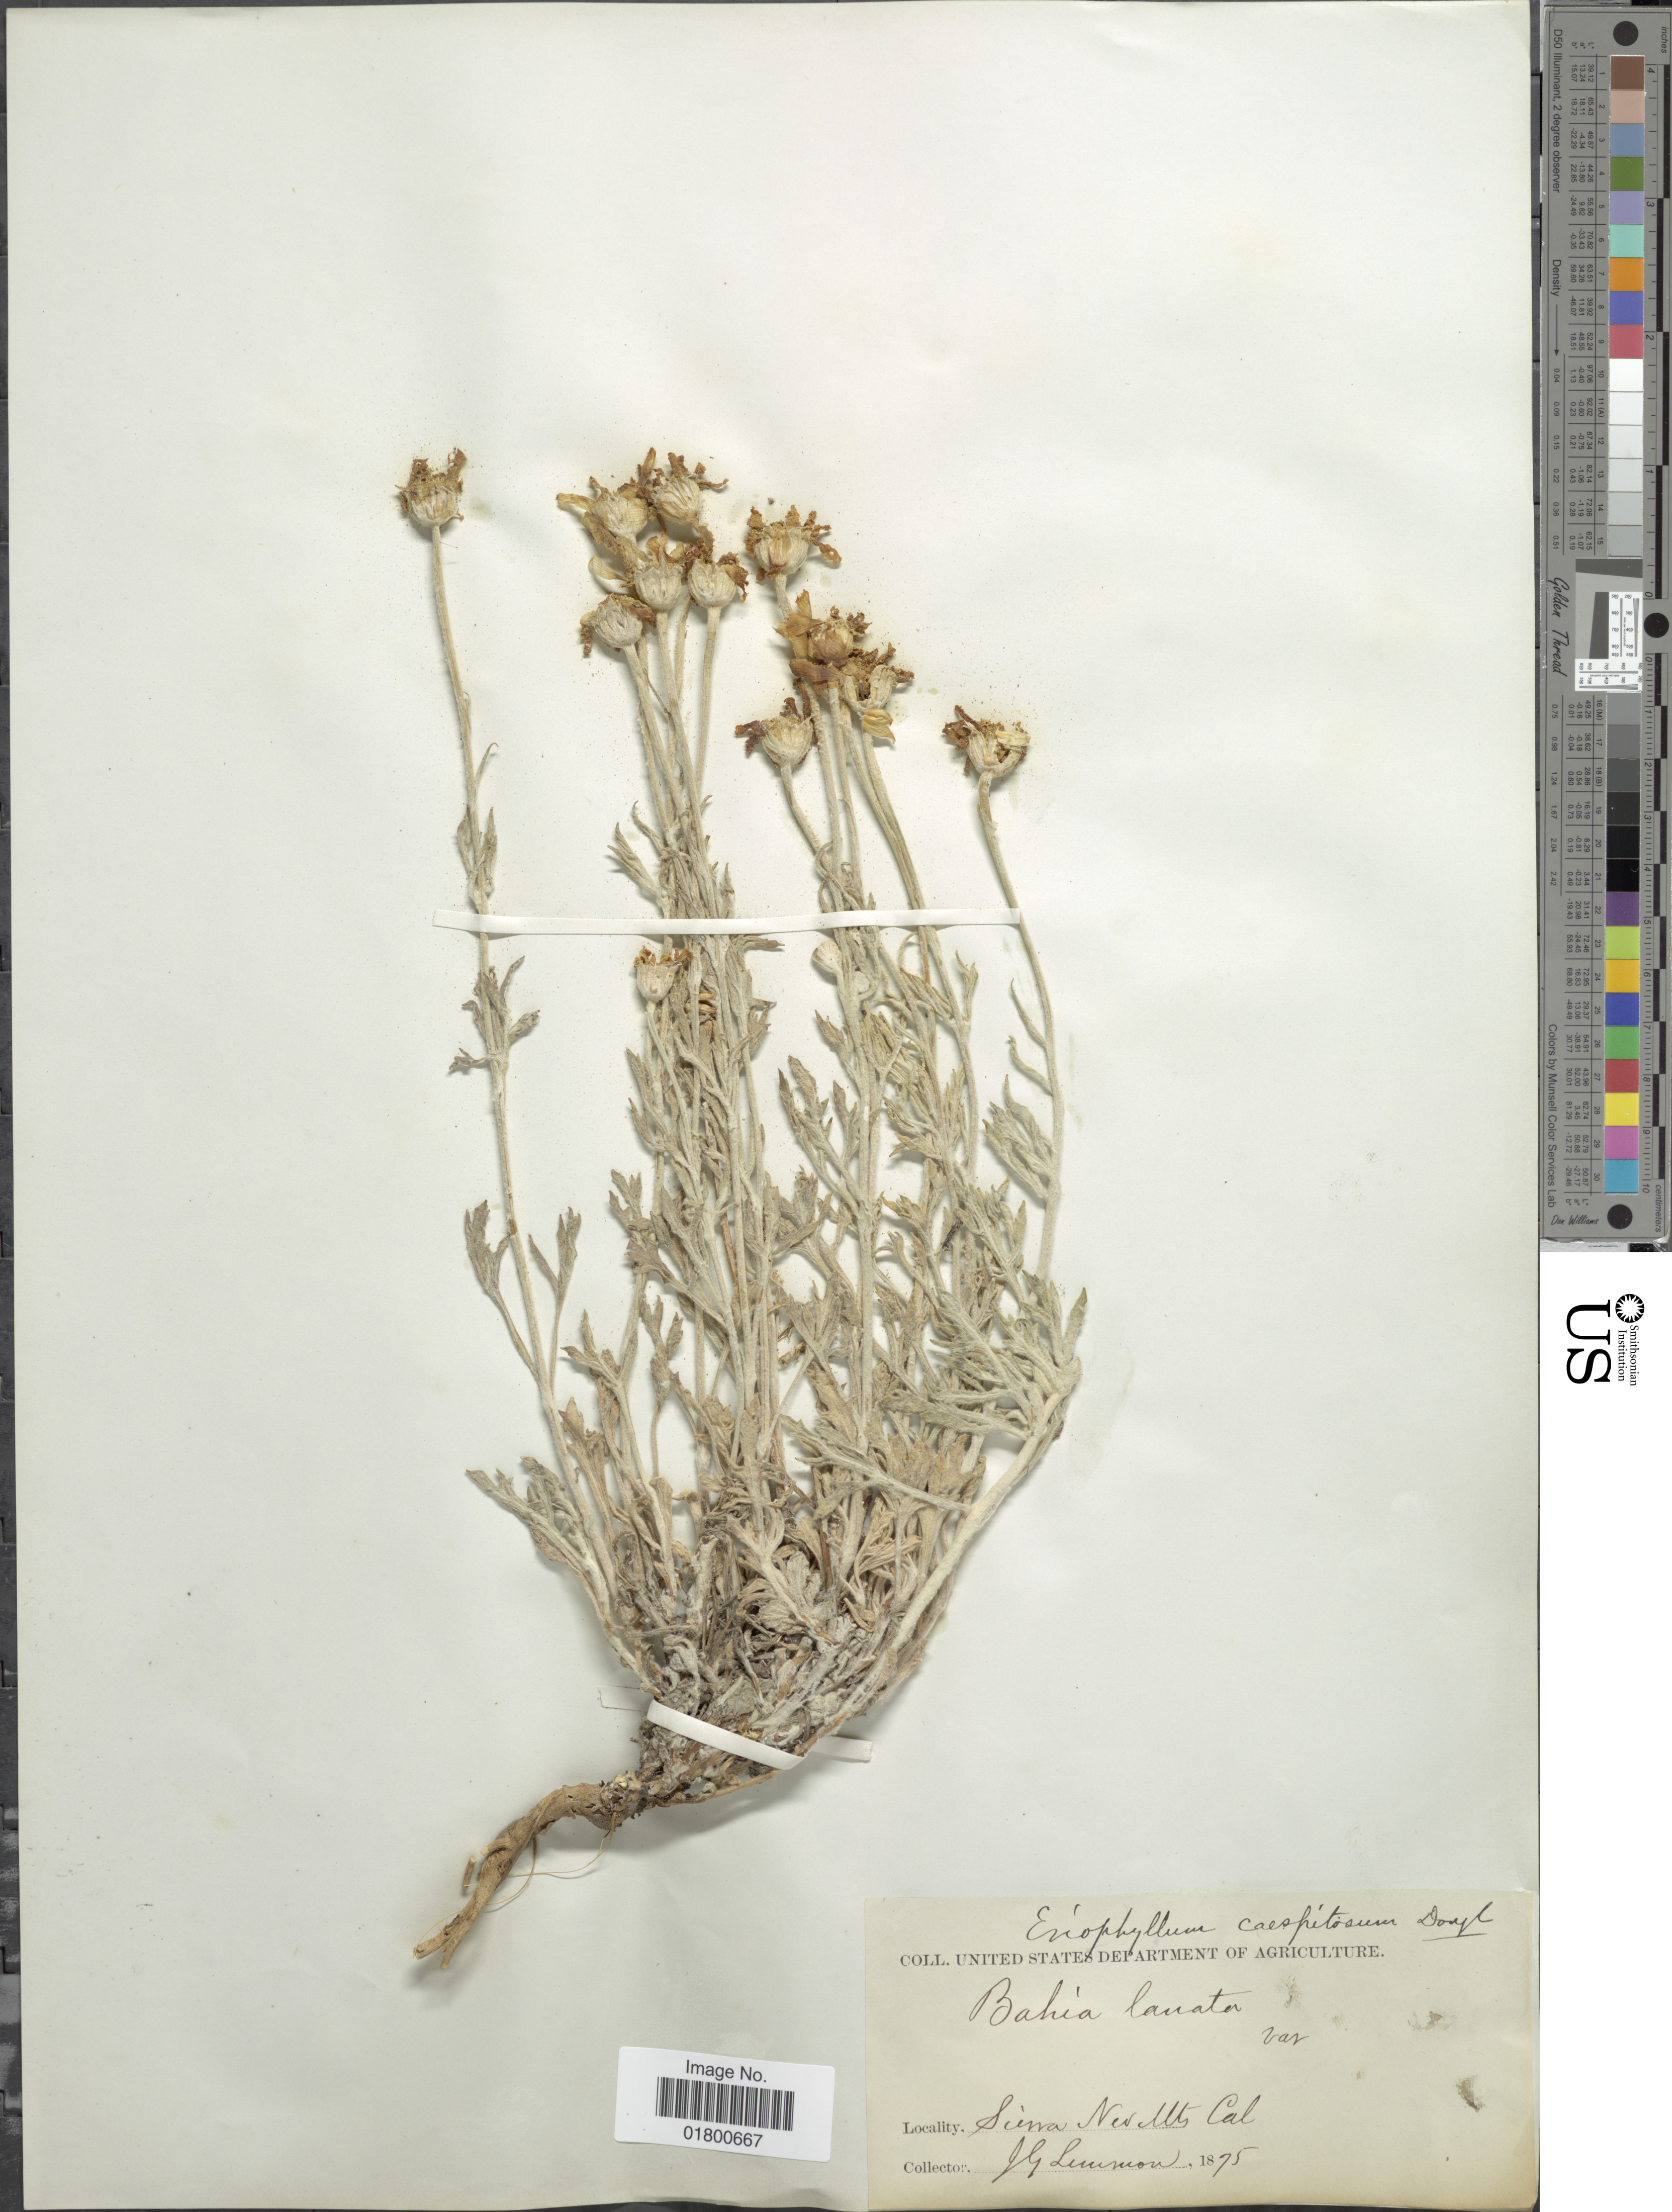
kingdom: Plantae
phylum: Tracheophyta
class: Magnoliopsida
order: Asterales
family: Asteraceae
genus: Eriophyllum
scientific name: Eriophyllum watsonii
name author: A. Gray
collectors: J. Lemmon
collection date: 1875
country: United States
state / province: California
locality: Sierra Nev. Mts.